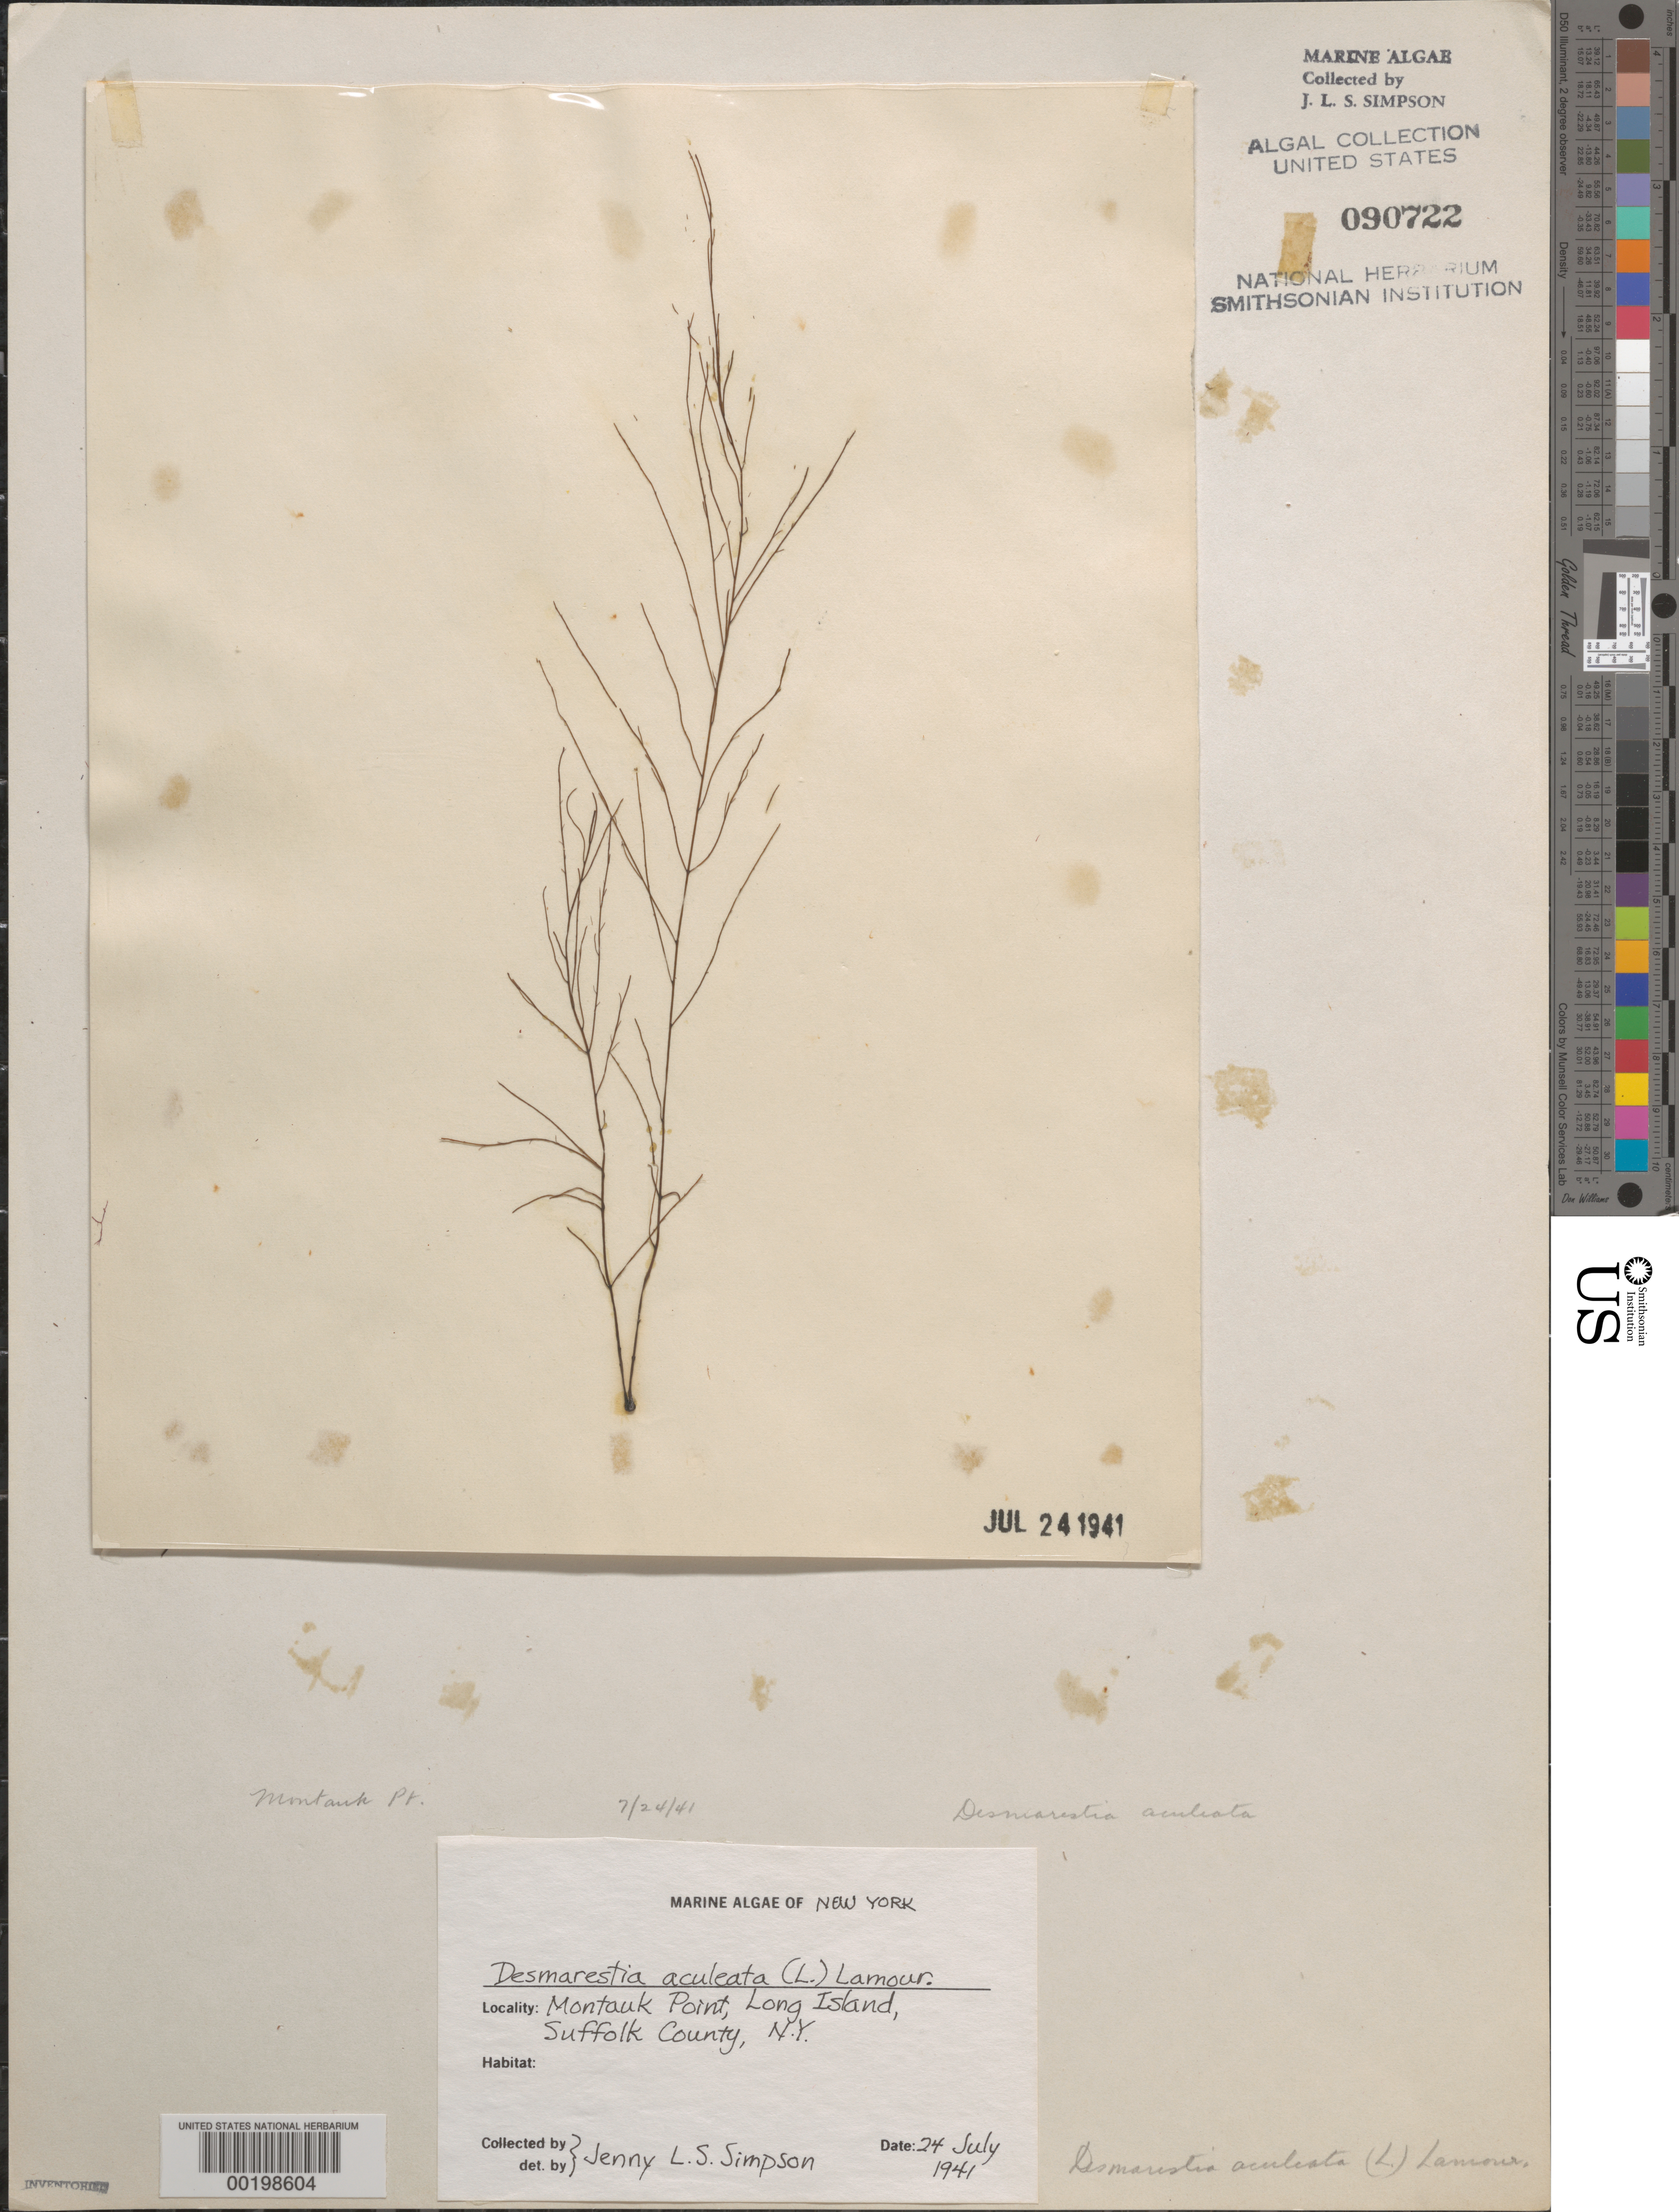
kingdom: Chromista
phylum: Ochrophyta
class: Phaeophyceae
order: Desmarestiales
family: Desmarestiaceae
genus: Desmarestia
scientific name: Desmarestia aculeata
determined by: Simpson, J. L. S.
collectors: J. Simpson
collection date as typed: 24 Jul 1941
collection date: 1941-07-24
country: United States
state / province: New York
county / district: Suffolk County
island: Long Island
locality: Montauk Point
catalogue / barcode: US 90722